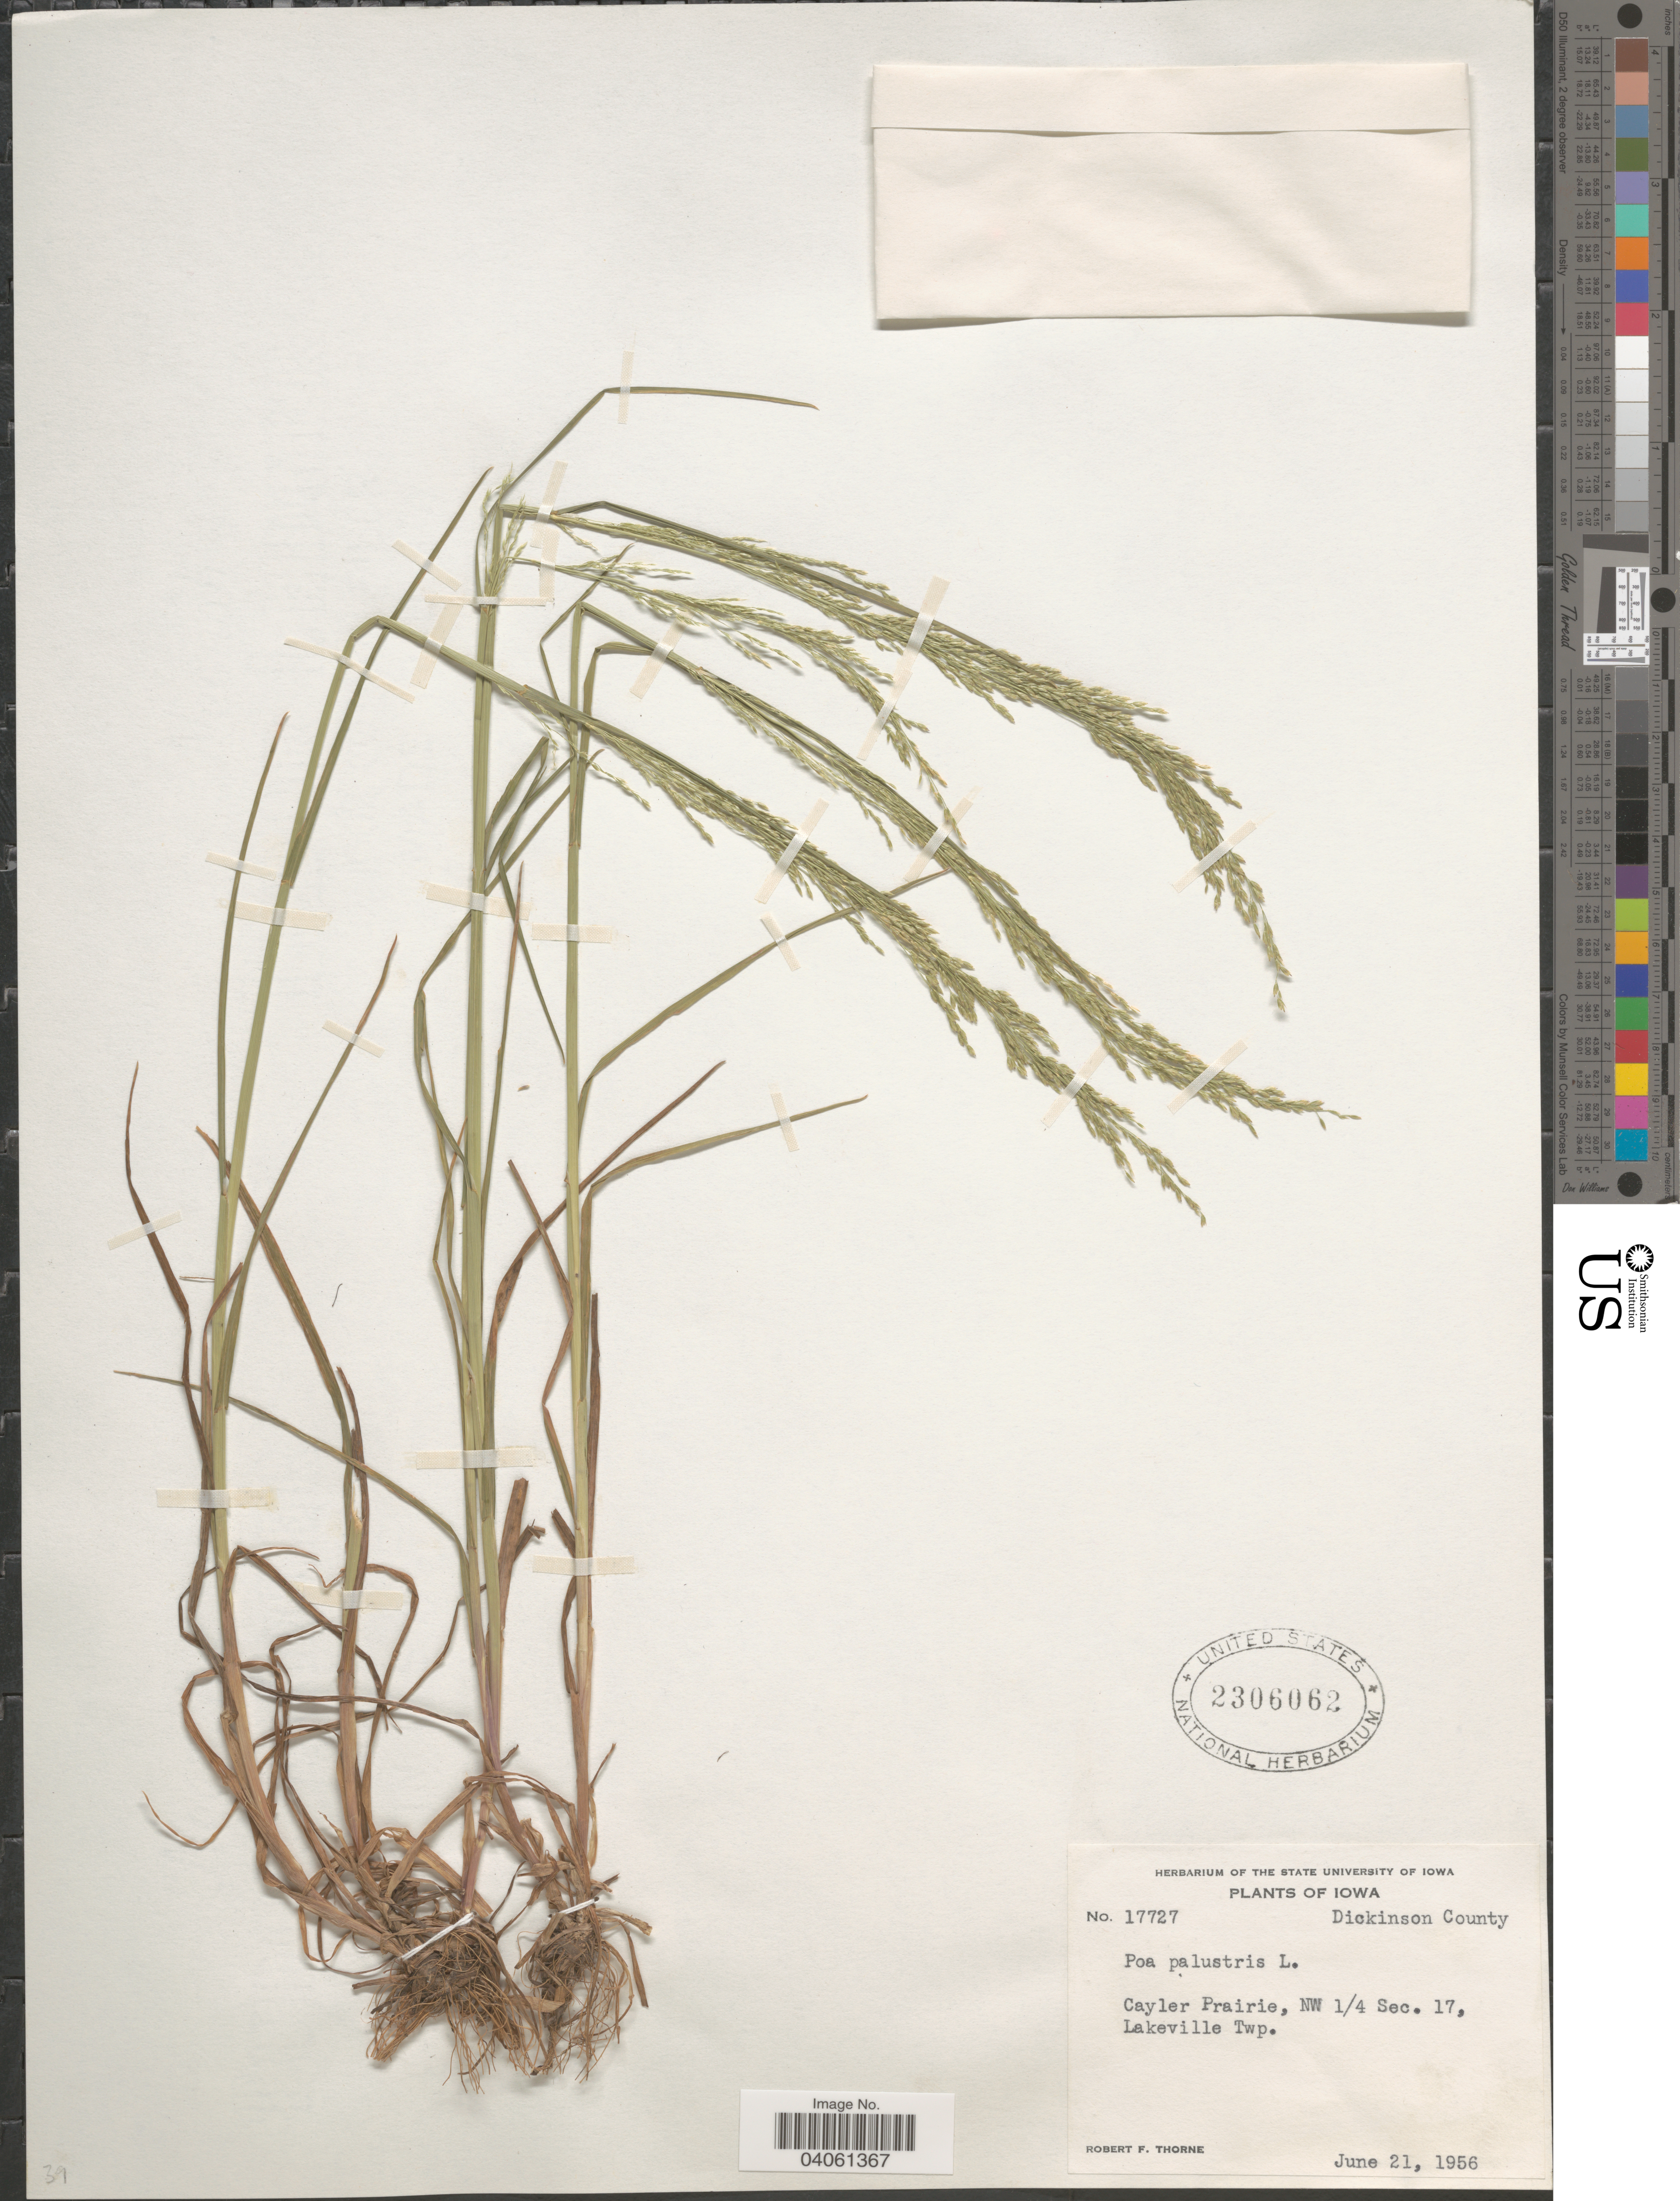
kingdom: Plantae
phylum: Tracheophyta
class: Liliopsida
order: Poales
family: Poaceae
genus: Poa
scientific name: Poa palustris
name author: L.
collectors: R. F. Thorne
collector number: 17727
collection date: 1956-06-21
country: United States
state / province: Iowa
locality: Dickinson County. Cayler Prairie, NW ¼ Sec.17, Lakeville Twp.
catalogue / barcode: US 2306062